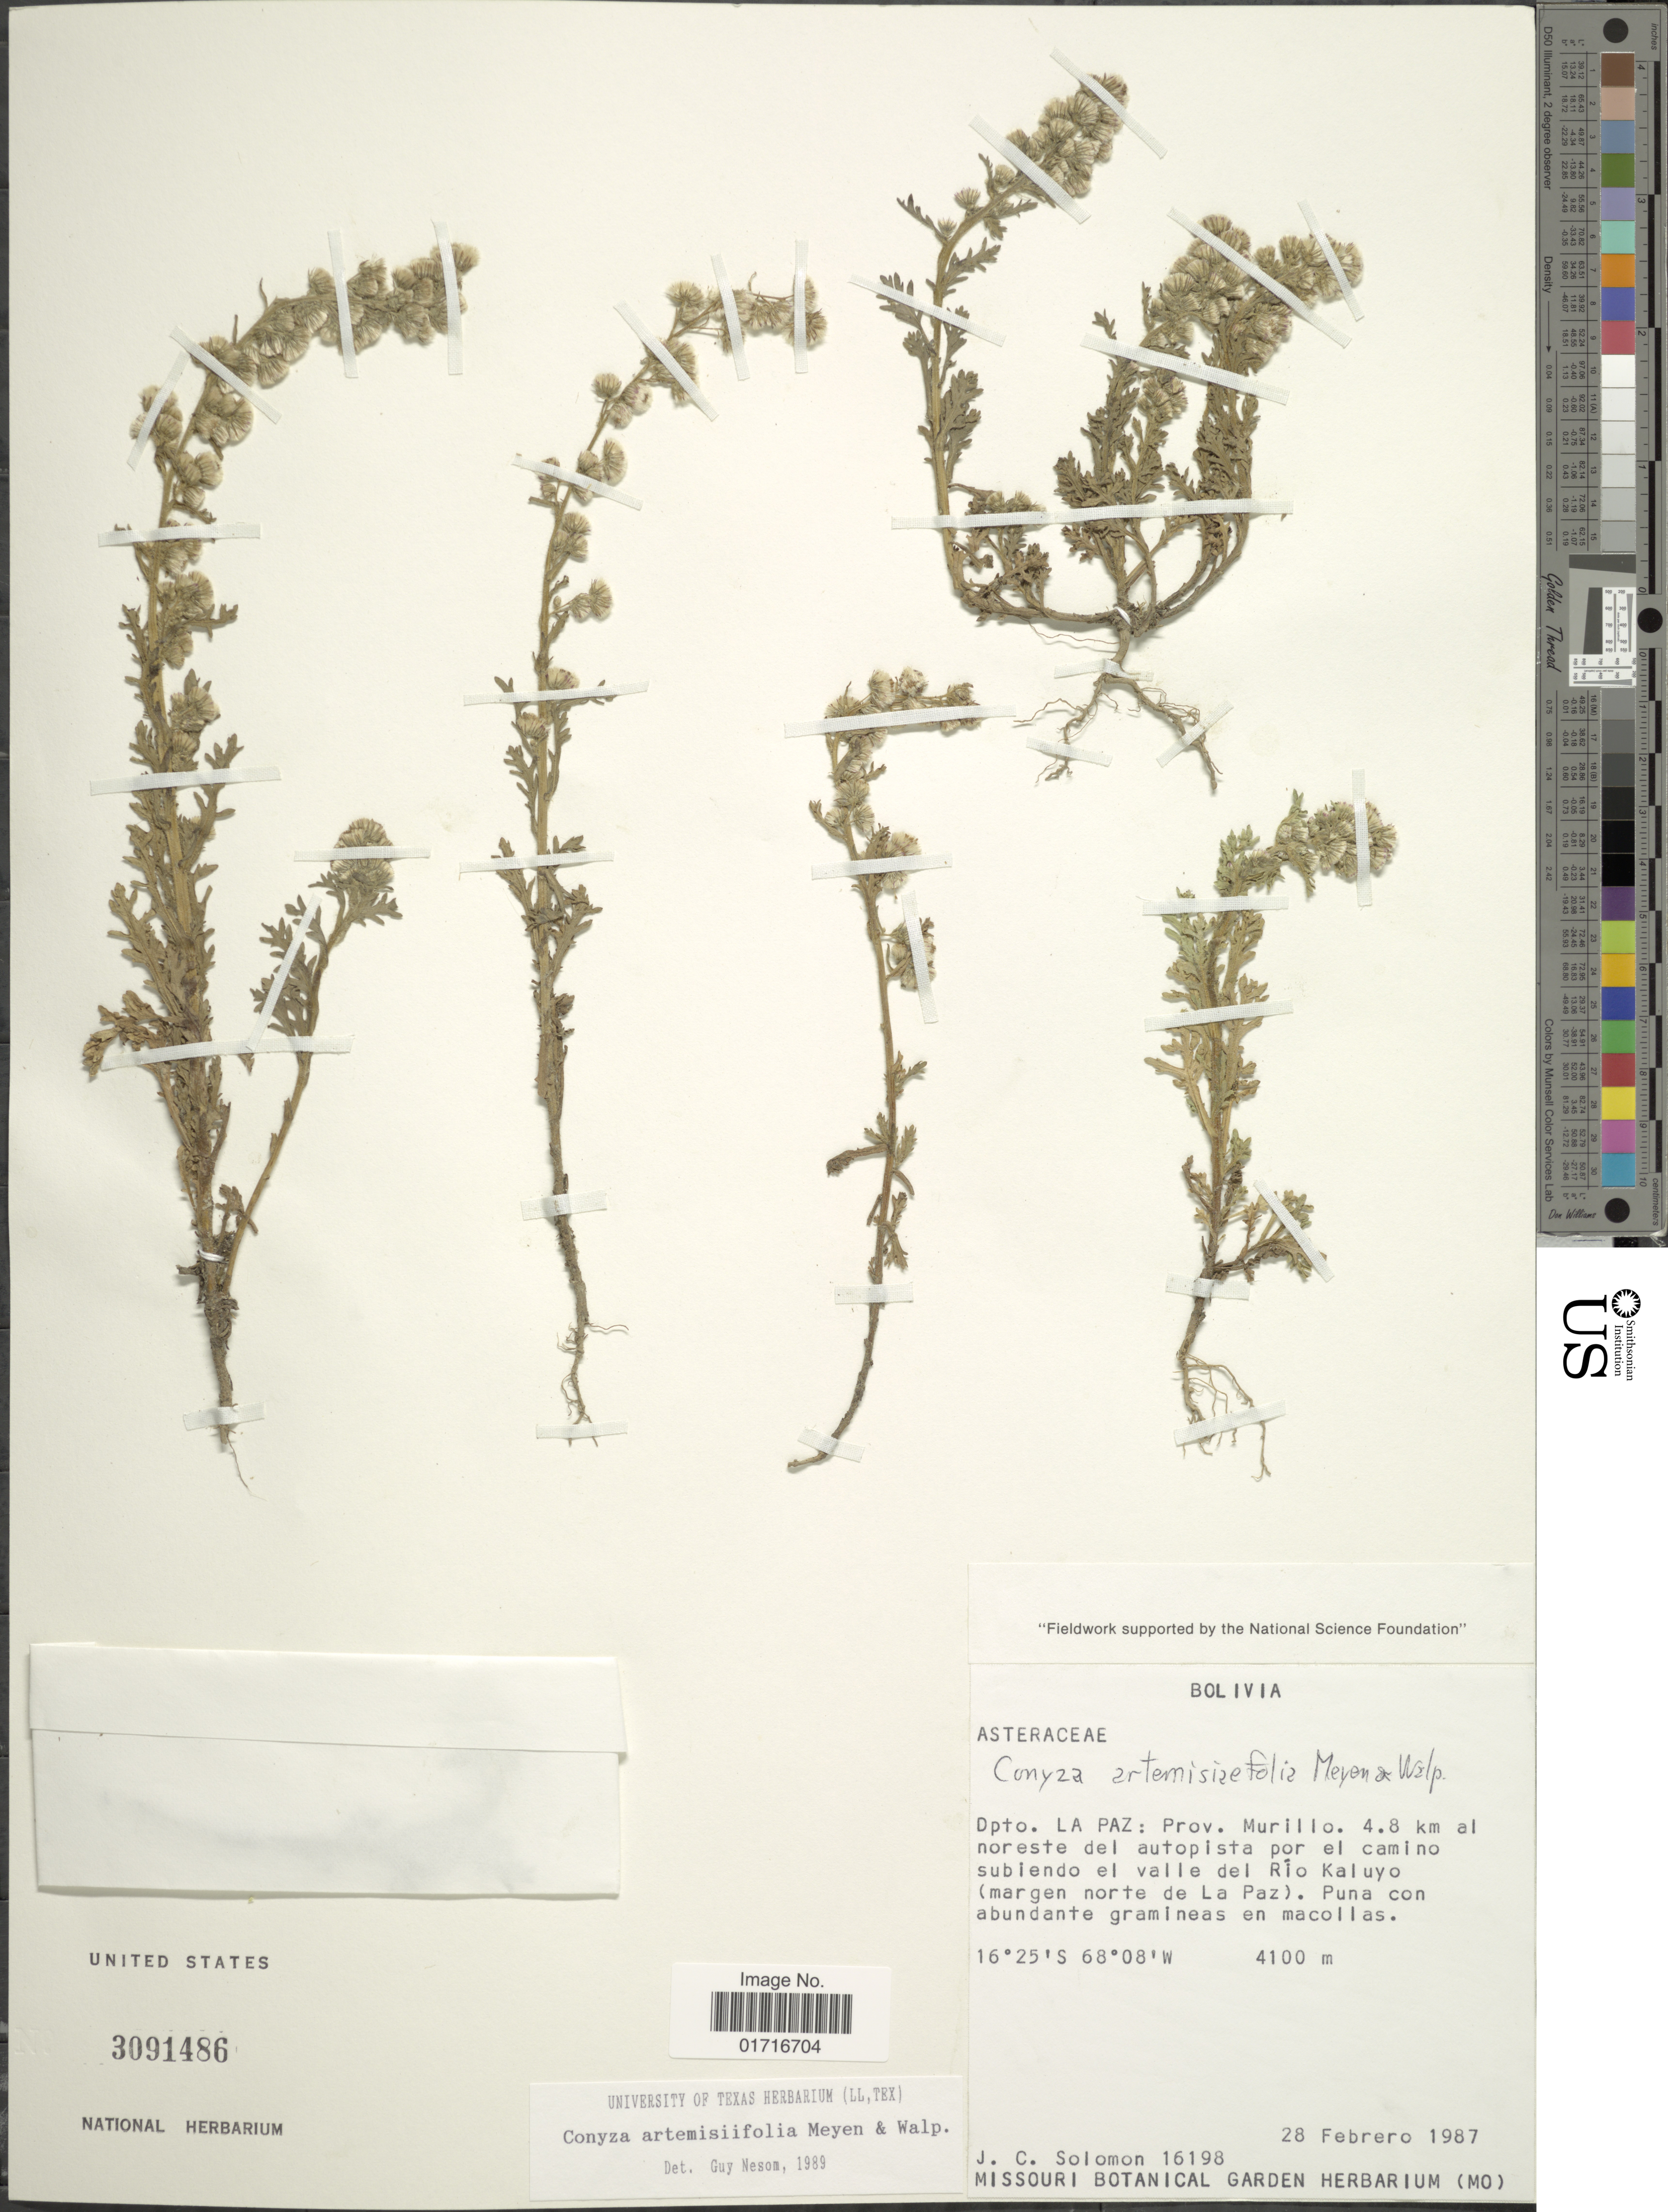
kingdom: Plantae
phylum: Tracheophyta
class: Magnoliopsida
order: Asterales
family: Asteraceae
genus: Conyza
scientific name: Conyza artemisifolia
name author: Meyen & Walp.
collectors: J. C. Solomon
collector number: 16198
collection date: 1987-02-28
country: Bolivia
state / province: La Paz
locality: Dpto. La Paz: Prov. Murillo. 4.8 km al noreste del autopista por el camino subiendo el valle del Rio Kaluyo (margen norte de La Paz).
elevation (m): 4100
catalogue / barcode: US 3091486